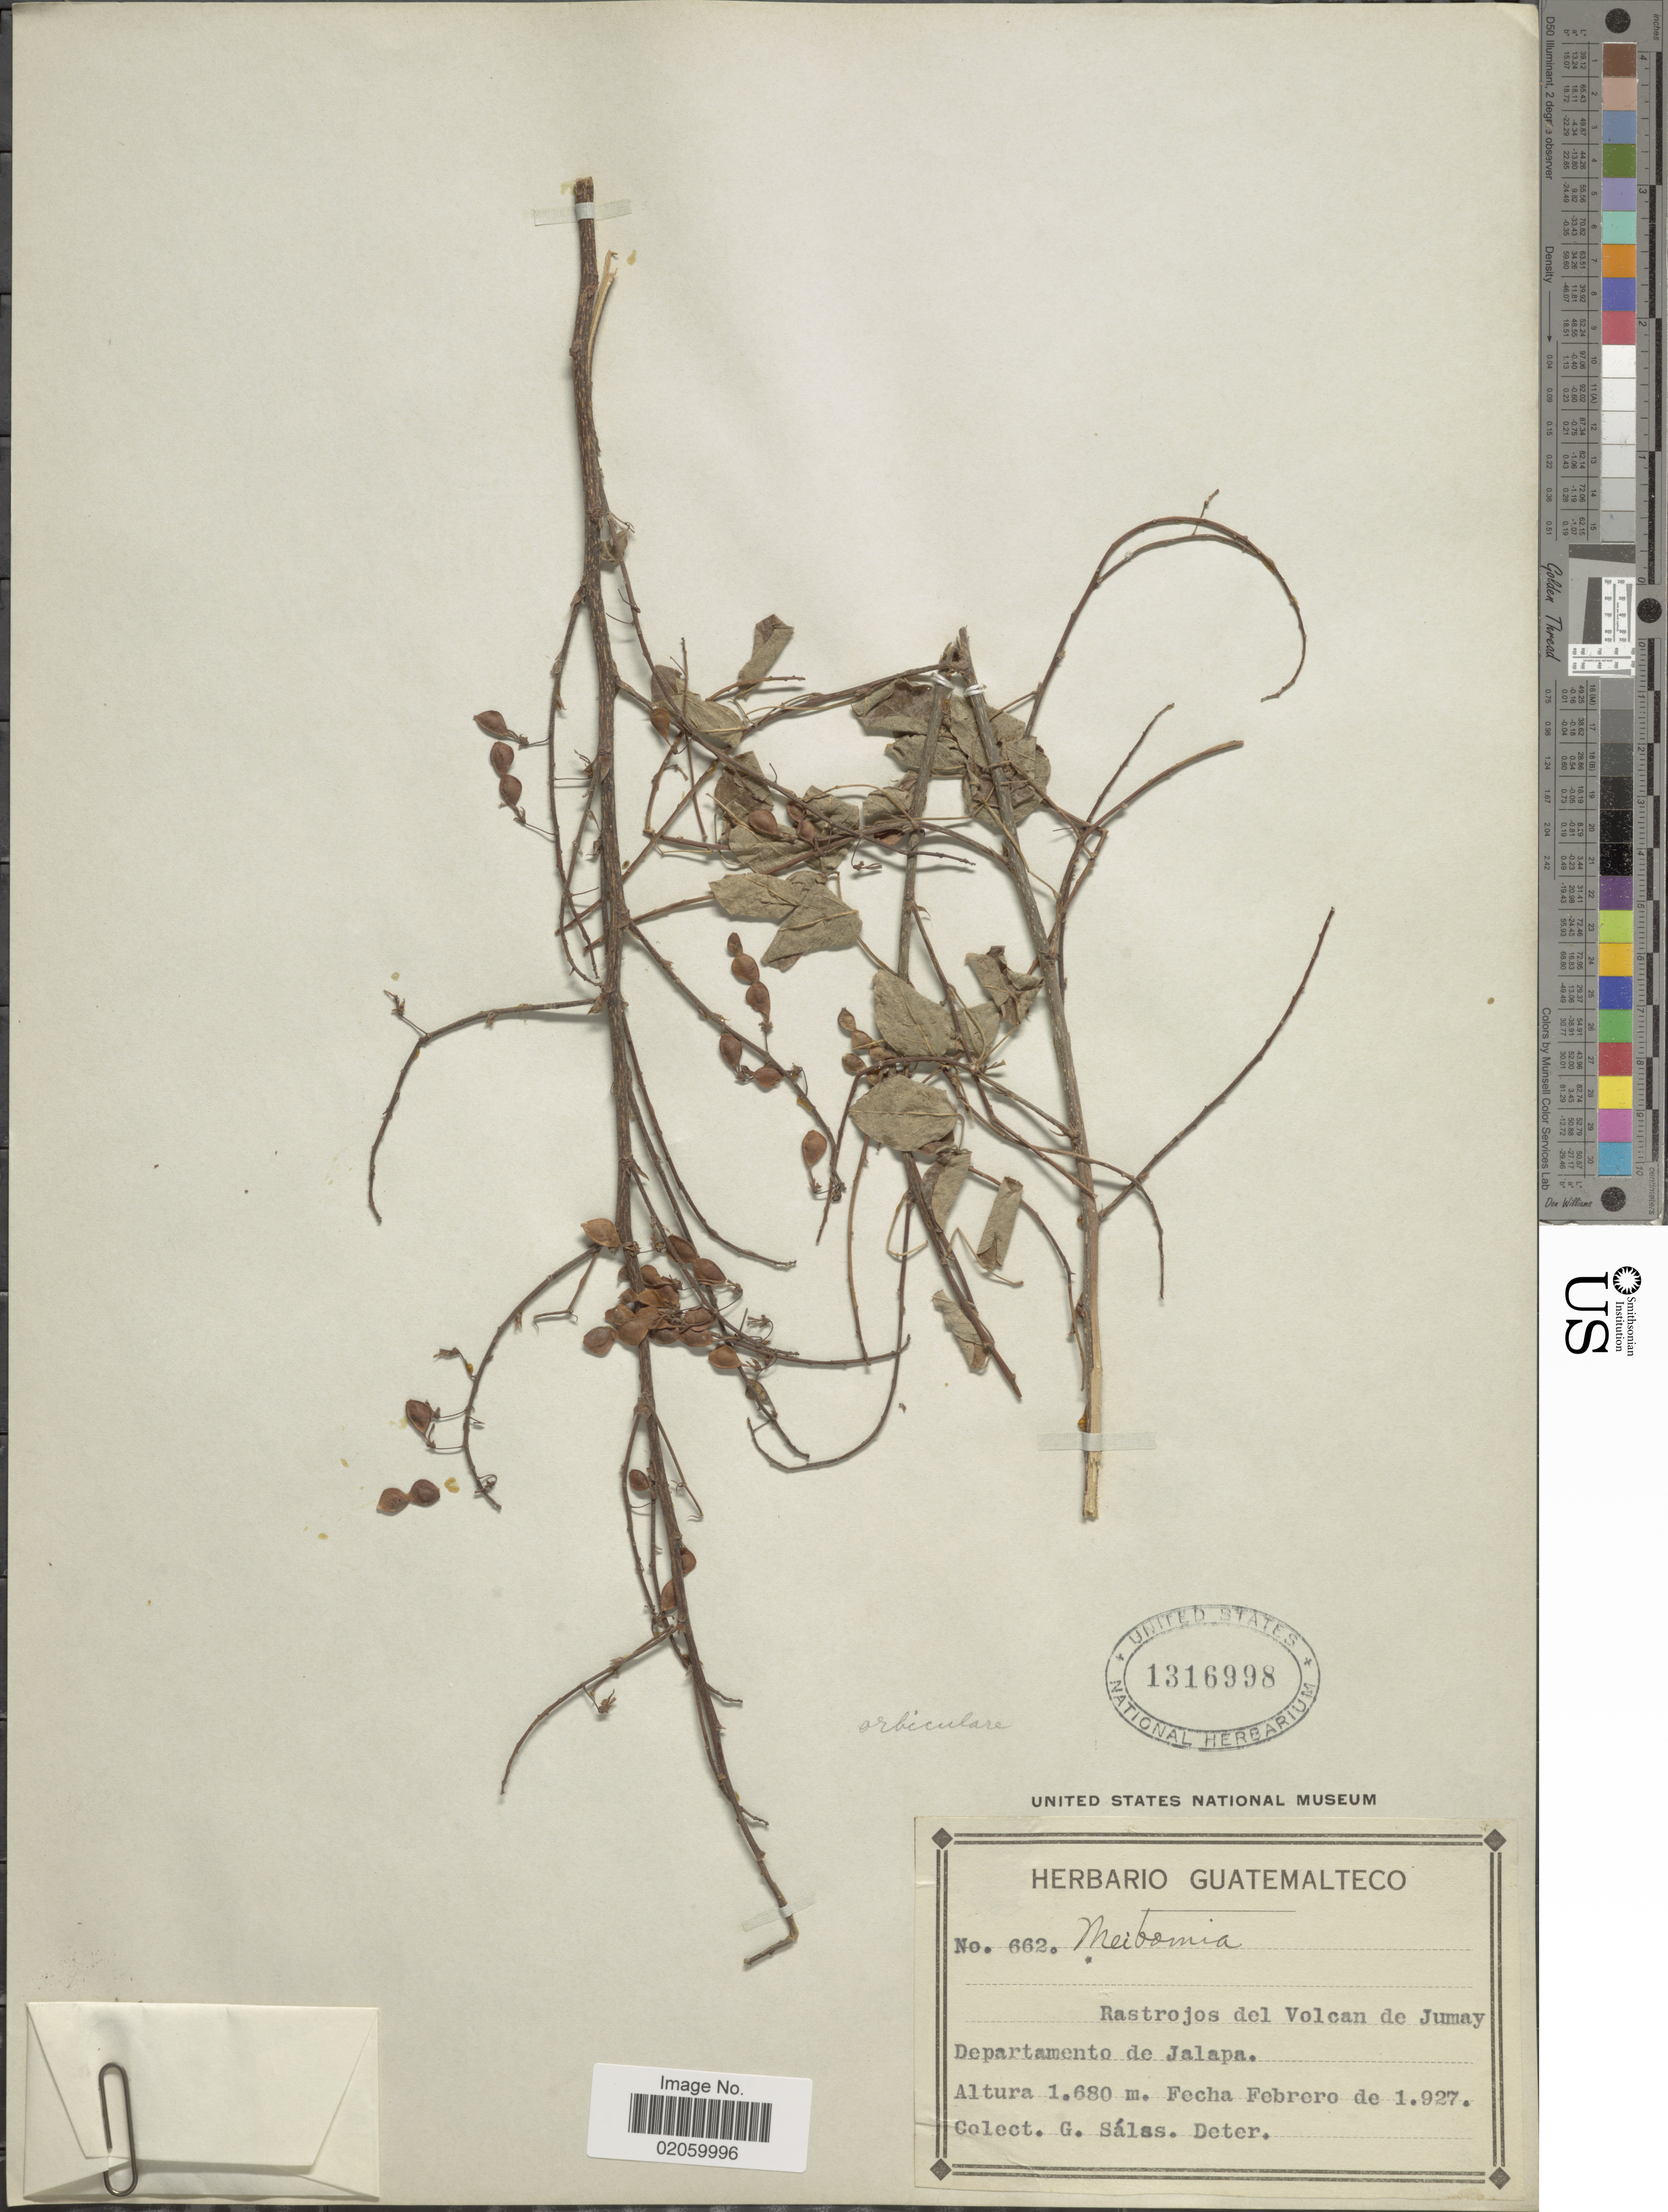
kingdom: Plantae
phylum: Tracheophyta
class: Magnoliopsida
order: Fabales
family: Fabaceae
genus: Desmodium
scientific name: Desmodium orbiculare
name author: Schltdl.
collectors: G. Salas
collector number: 662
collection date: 1927-02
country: Guatemala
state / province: Jalapa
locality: Rastrojos del Volcan de Jumay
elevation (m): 1680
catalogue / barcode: US 1316998